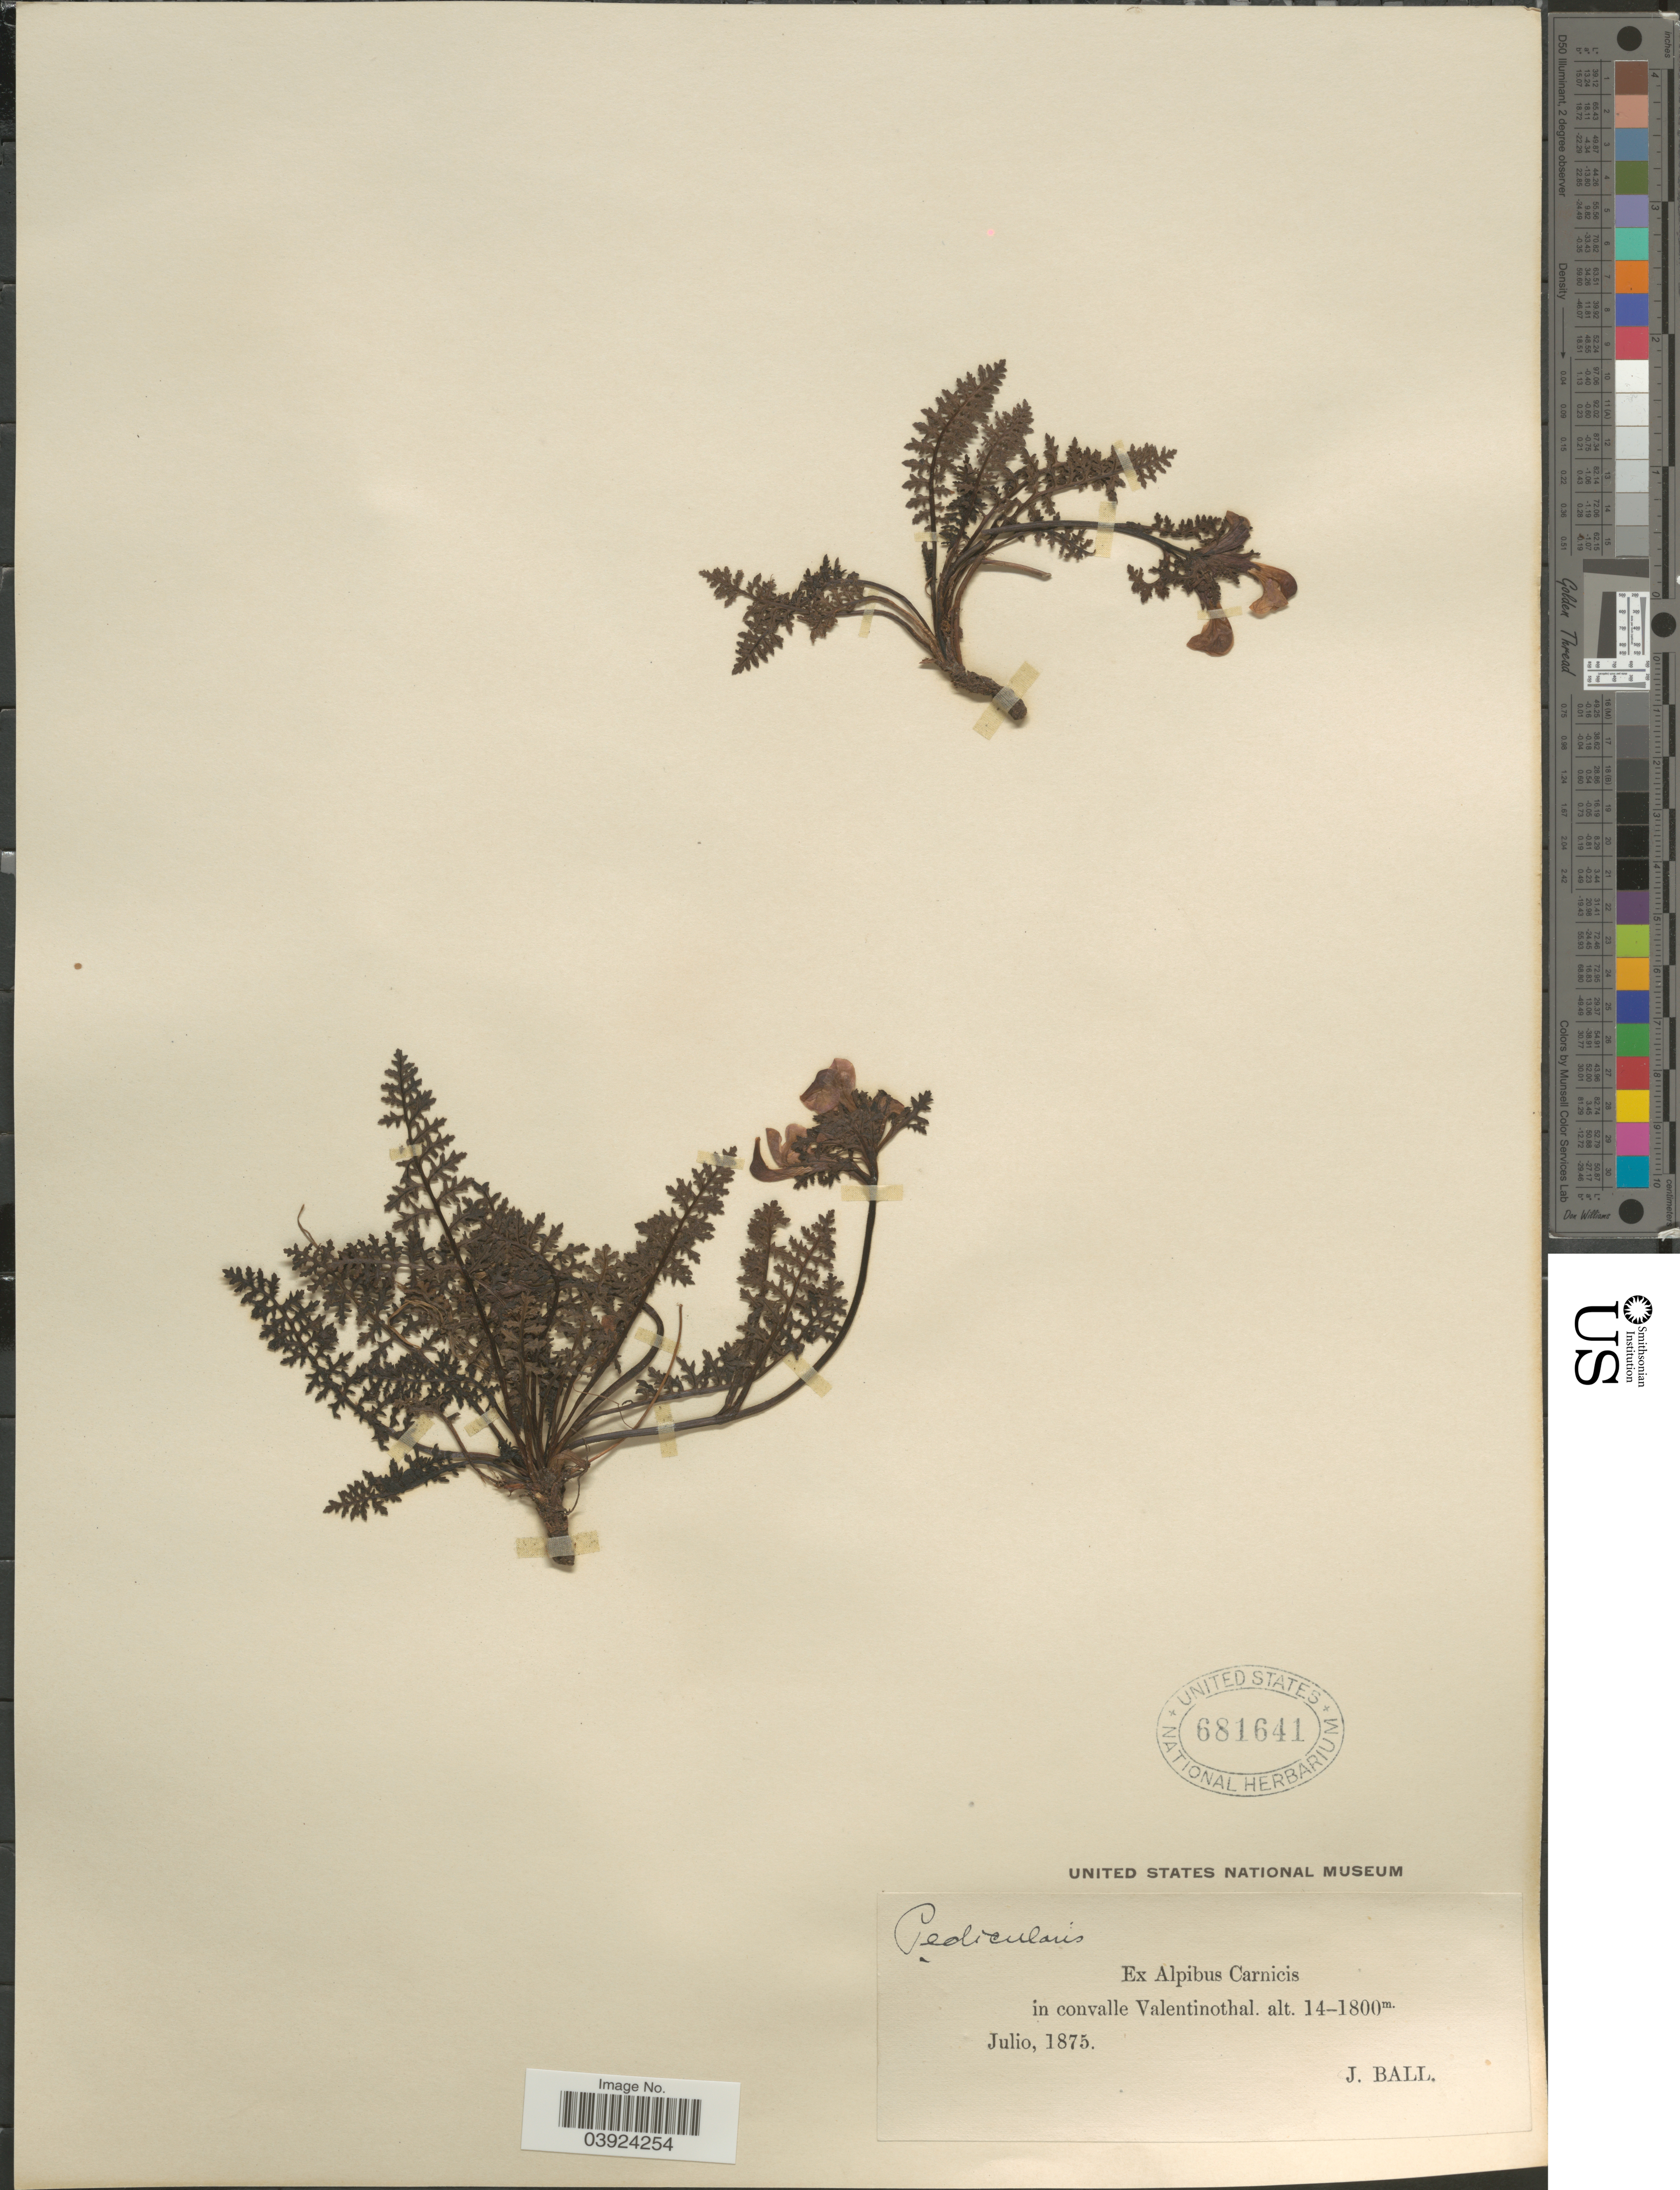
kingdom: Plantae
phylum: Tracheophyta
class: Magnoliopsida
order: Lamiales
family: Orobanchaceae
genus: Pedicularis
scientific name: Pedicularis sp.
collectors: J. Ball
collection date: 1875-07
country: Italy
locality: Ex Alpibus Carnicis in convalle Valentinothal.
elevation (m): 1400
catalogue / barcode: US 681641